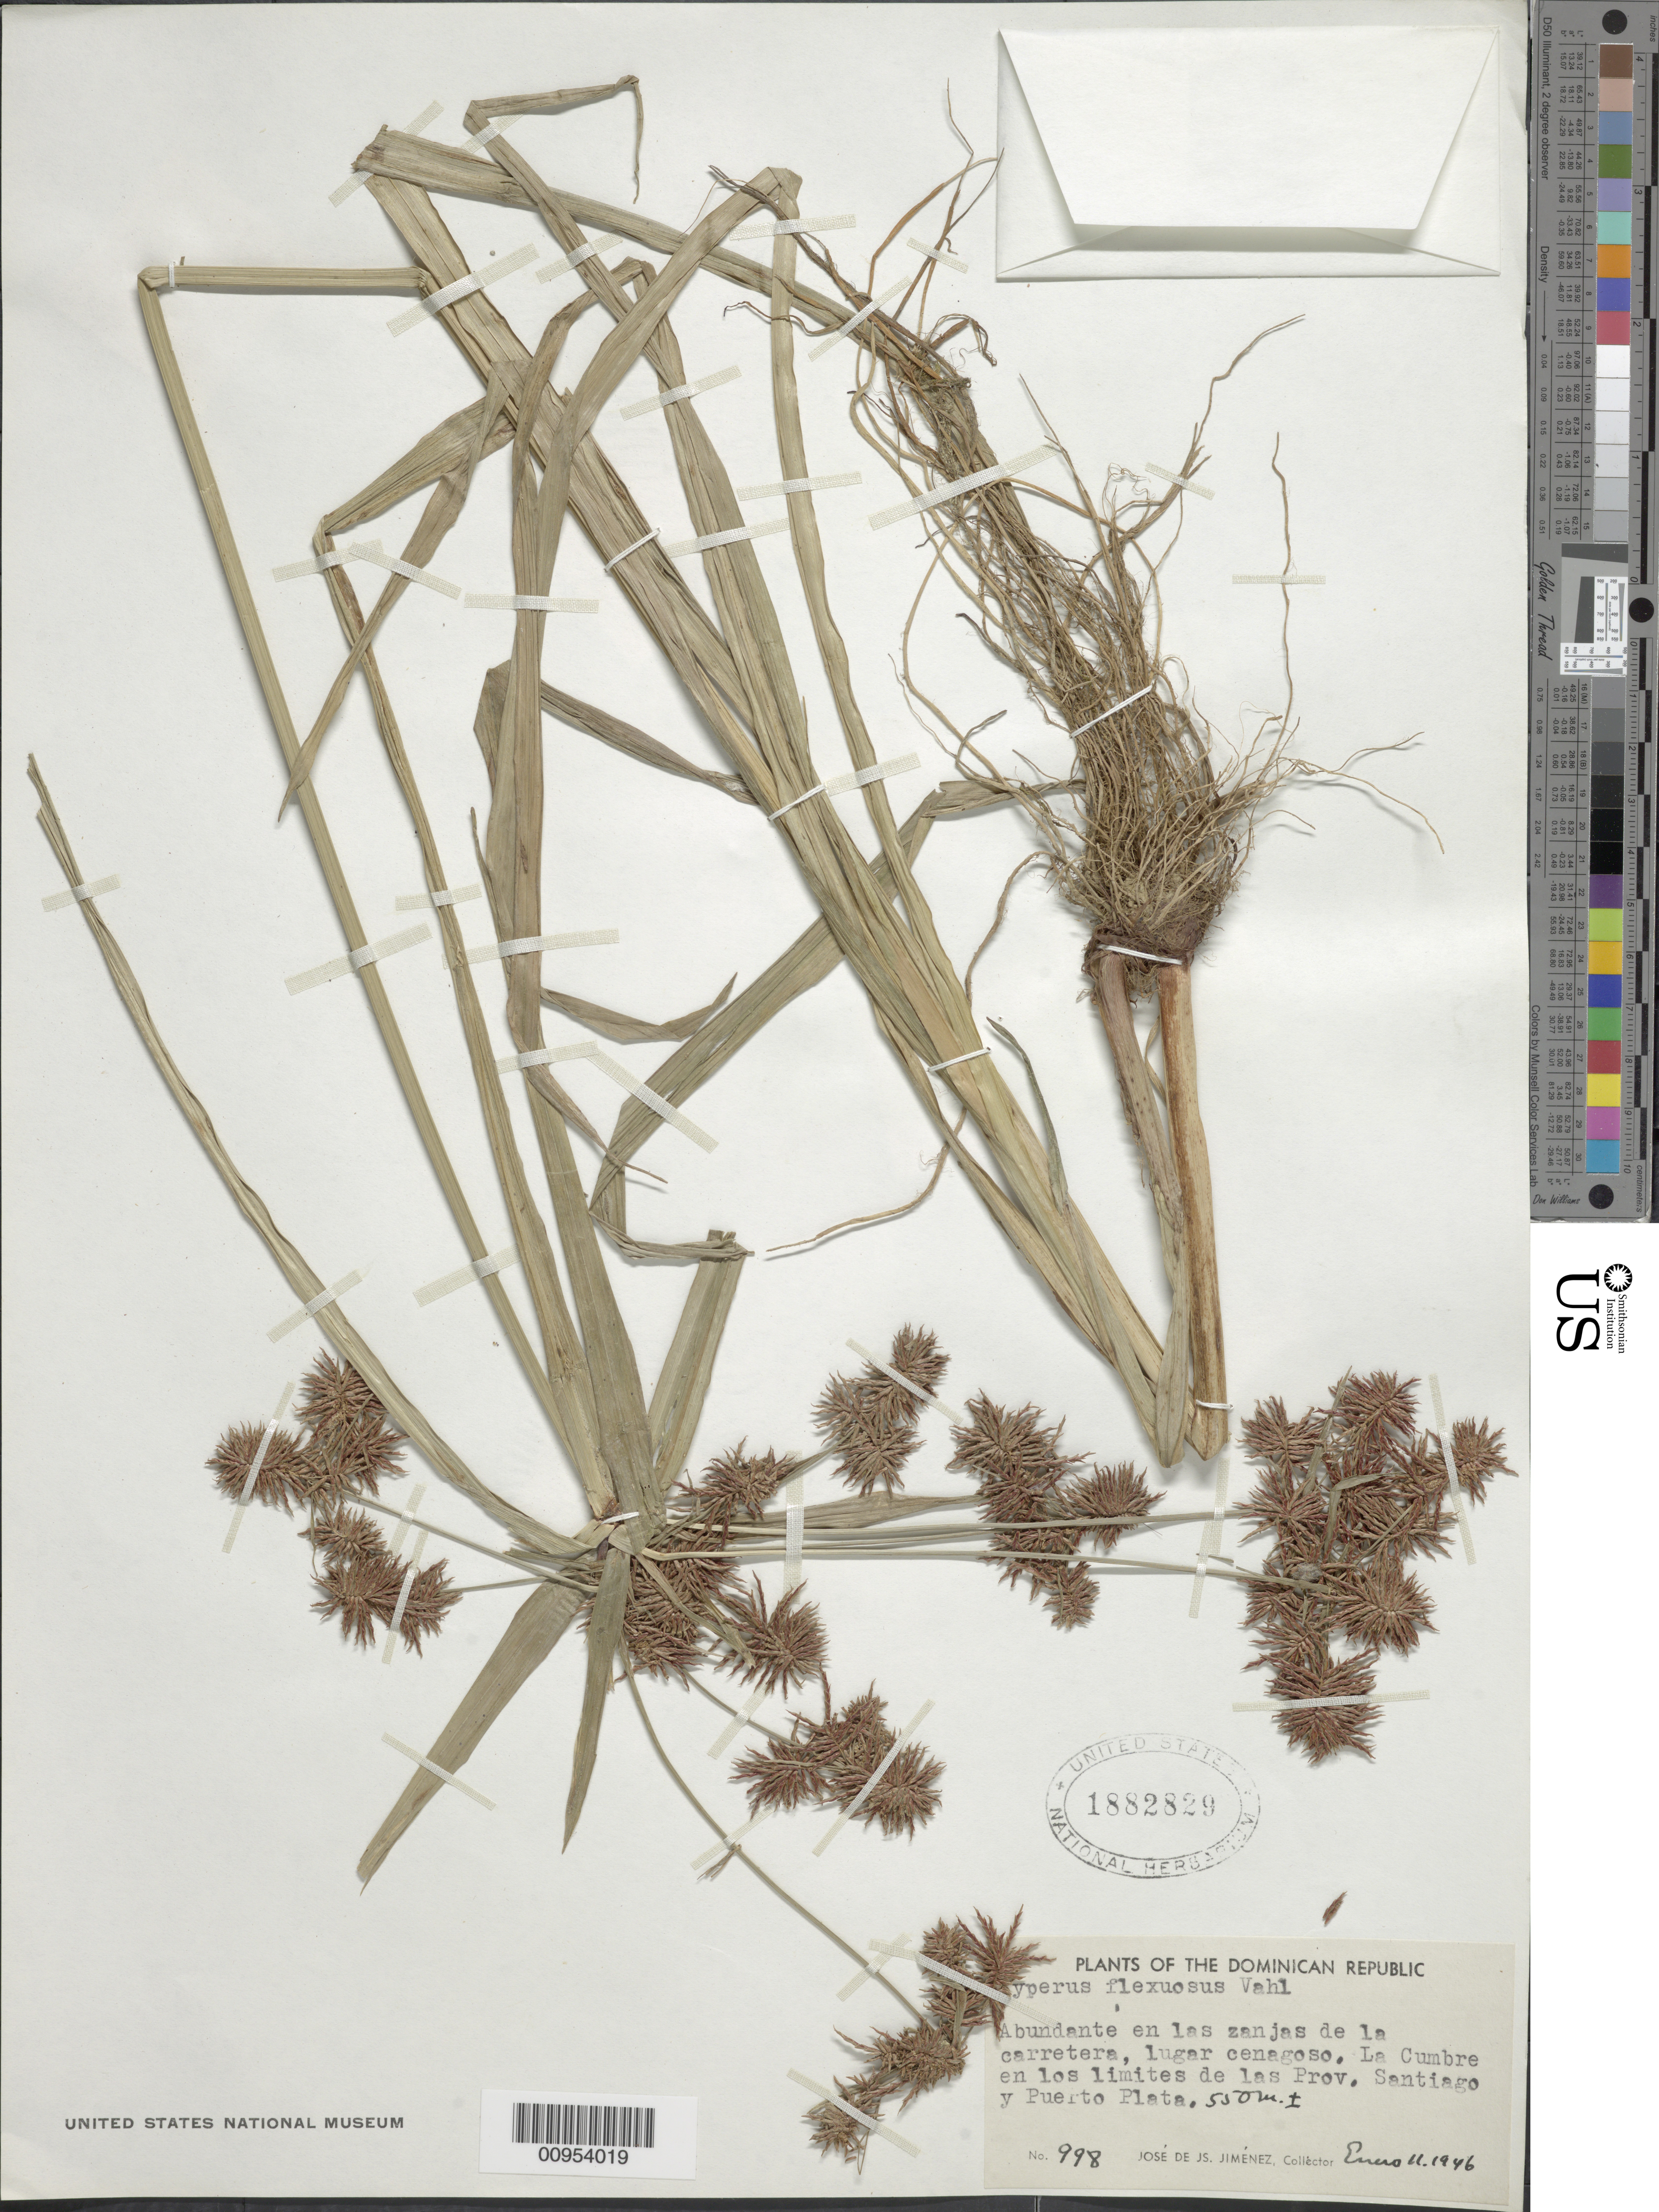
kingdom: Plantae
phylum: Tracheophyta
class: Liliopsida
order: Poales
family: Cyperaceae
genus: Cyperus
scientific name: Cyperus ferax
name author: Rich.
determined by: Strong, Mark T., (BOT), Smithsonian Institution - National Museum of Natural History (UNITED STATES)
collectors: J. J. Jiménez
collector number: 998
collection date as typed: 11 Jan 1946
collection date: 1946-01-11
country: Dominican Republic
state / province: Santiago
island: Hispaniola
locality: En las zanjas de la carretera, La Cumbre, en las limites de las Provincias de Santiago y Puerto Plata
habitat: En las zanjas de la carretera, lugar cenagoso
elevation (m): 550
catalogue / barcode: US 1882829